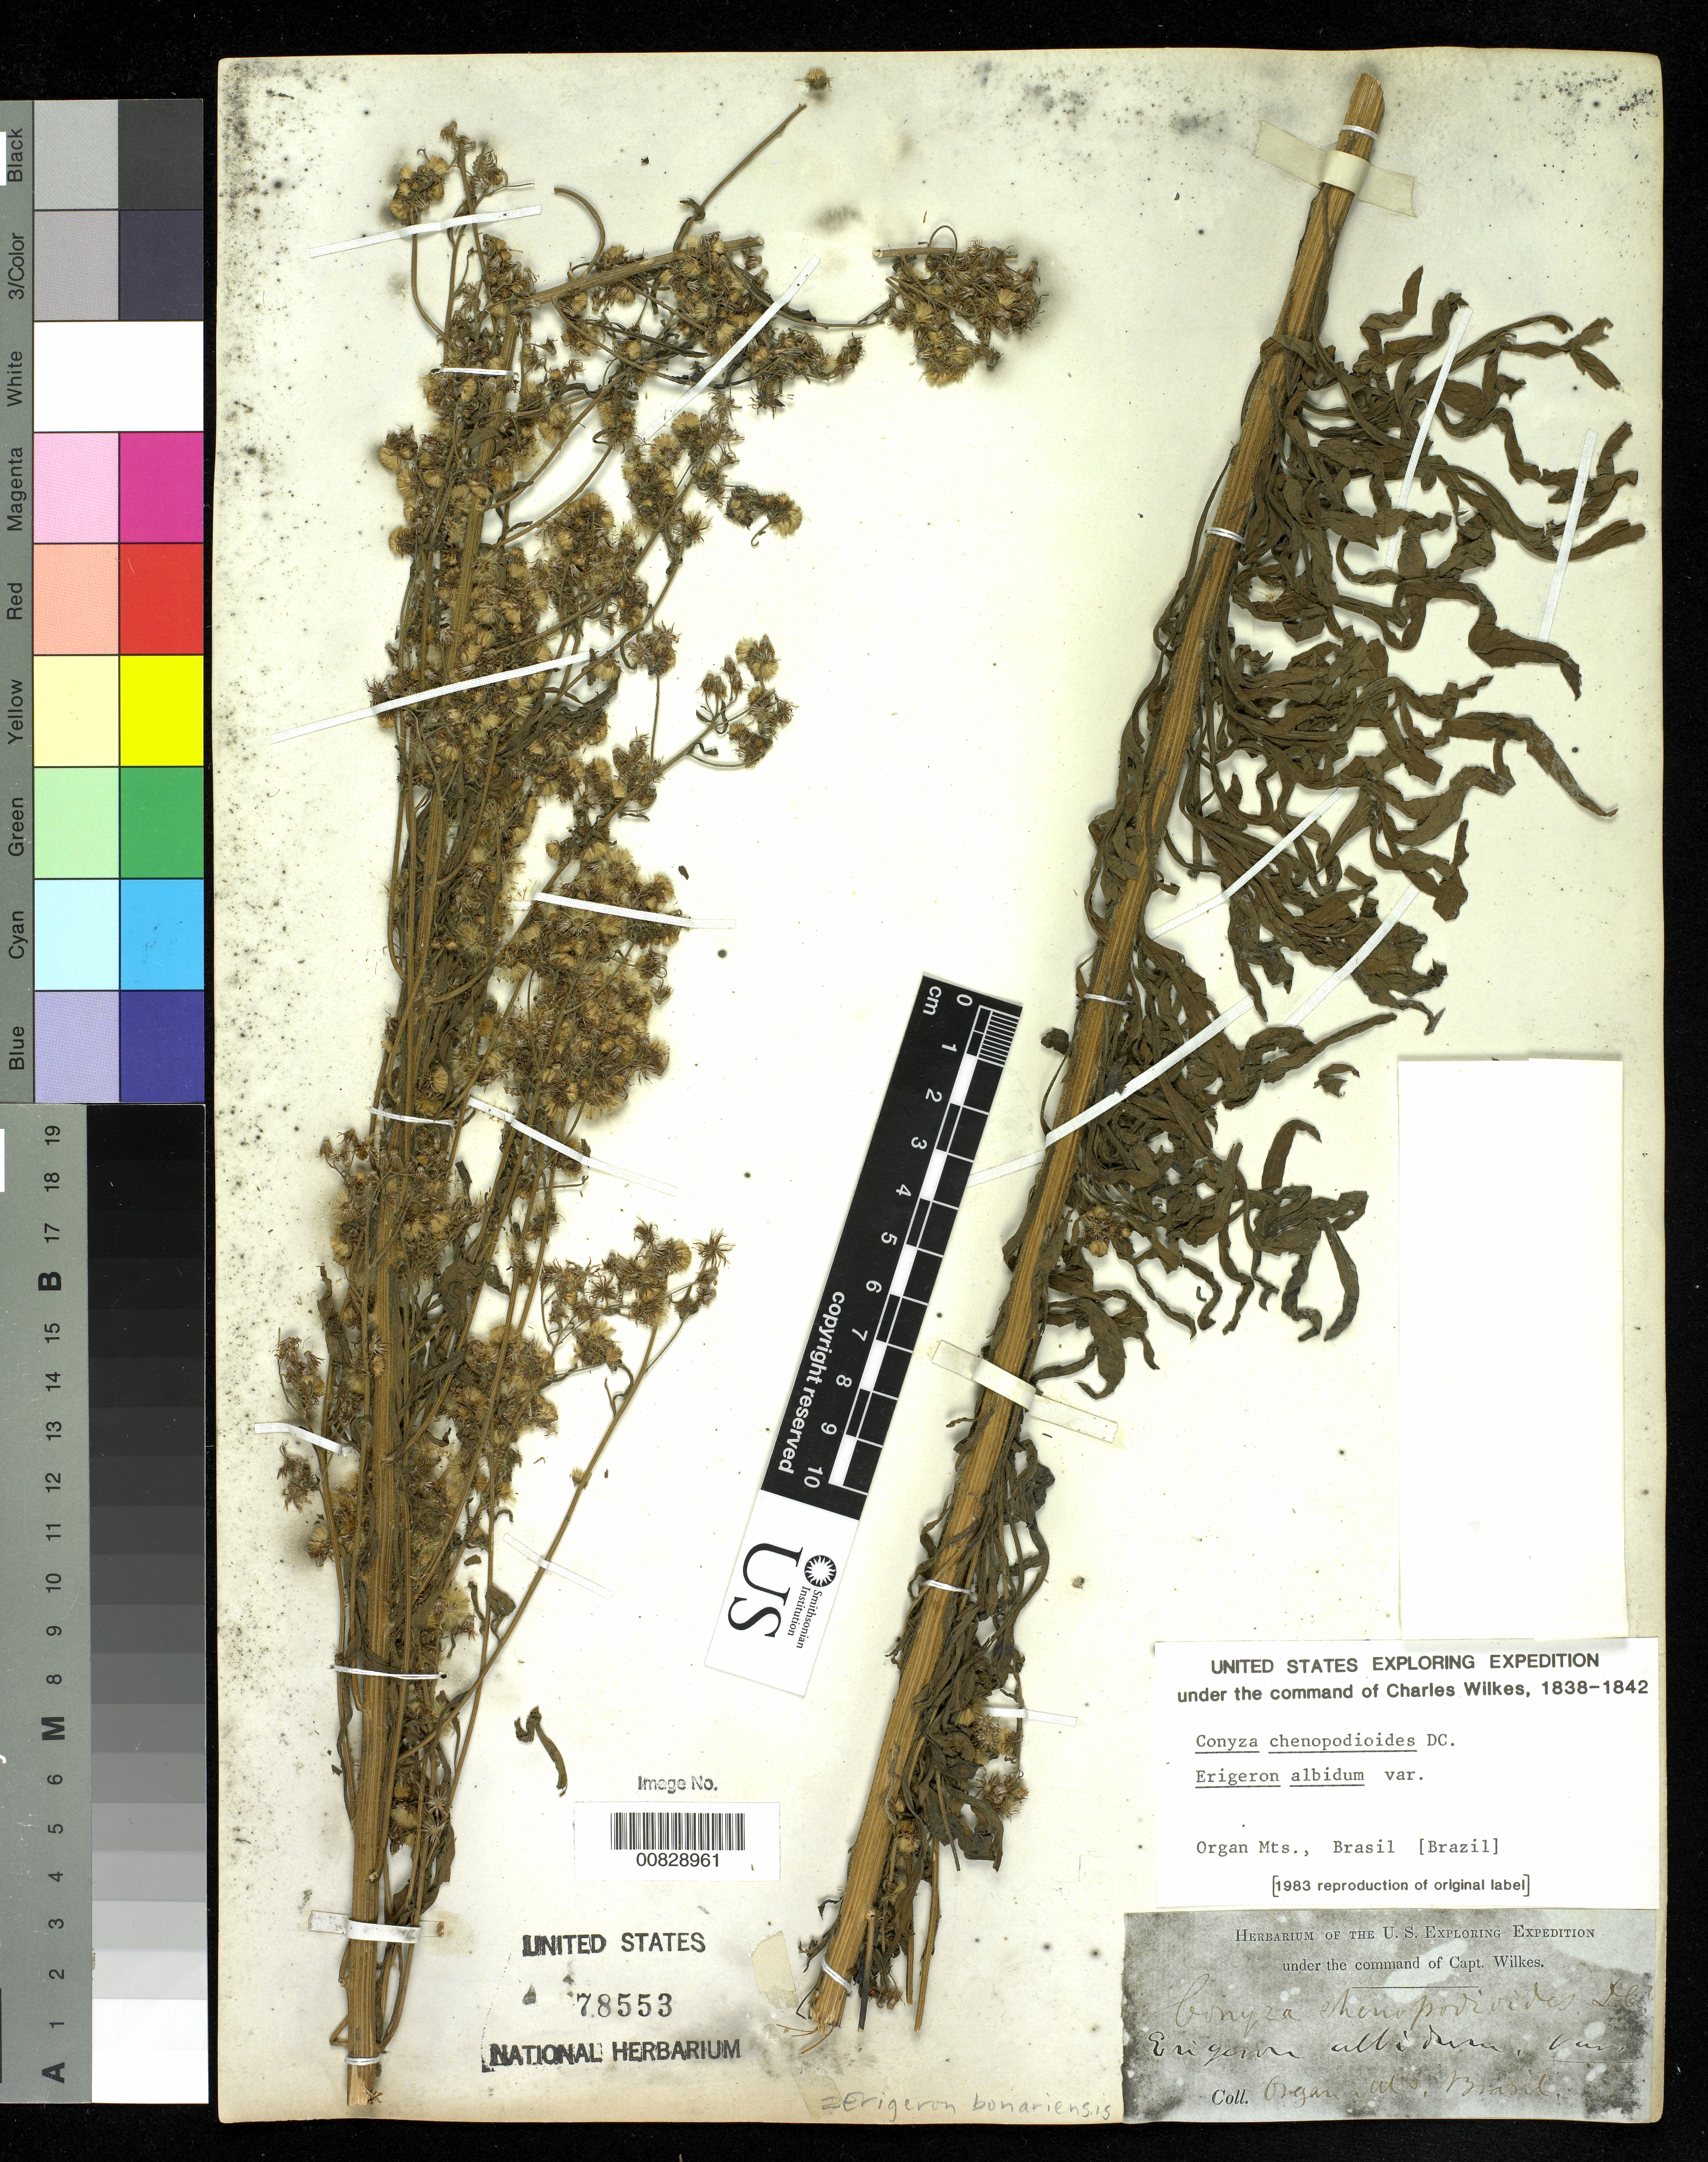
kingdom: Plantae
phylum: Tracheophyta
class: Magnoliopsida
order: Asterales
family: Asteraceae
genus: Conyza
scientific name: Conyza bonariensis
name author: (L.) Cronq.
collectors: Wilkes Explor. Exped.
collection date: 1838/1842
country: Brazil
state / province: Rio de Janeiro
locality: Organ Mountains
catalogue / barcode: US 78553